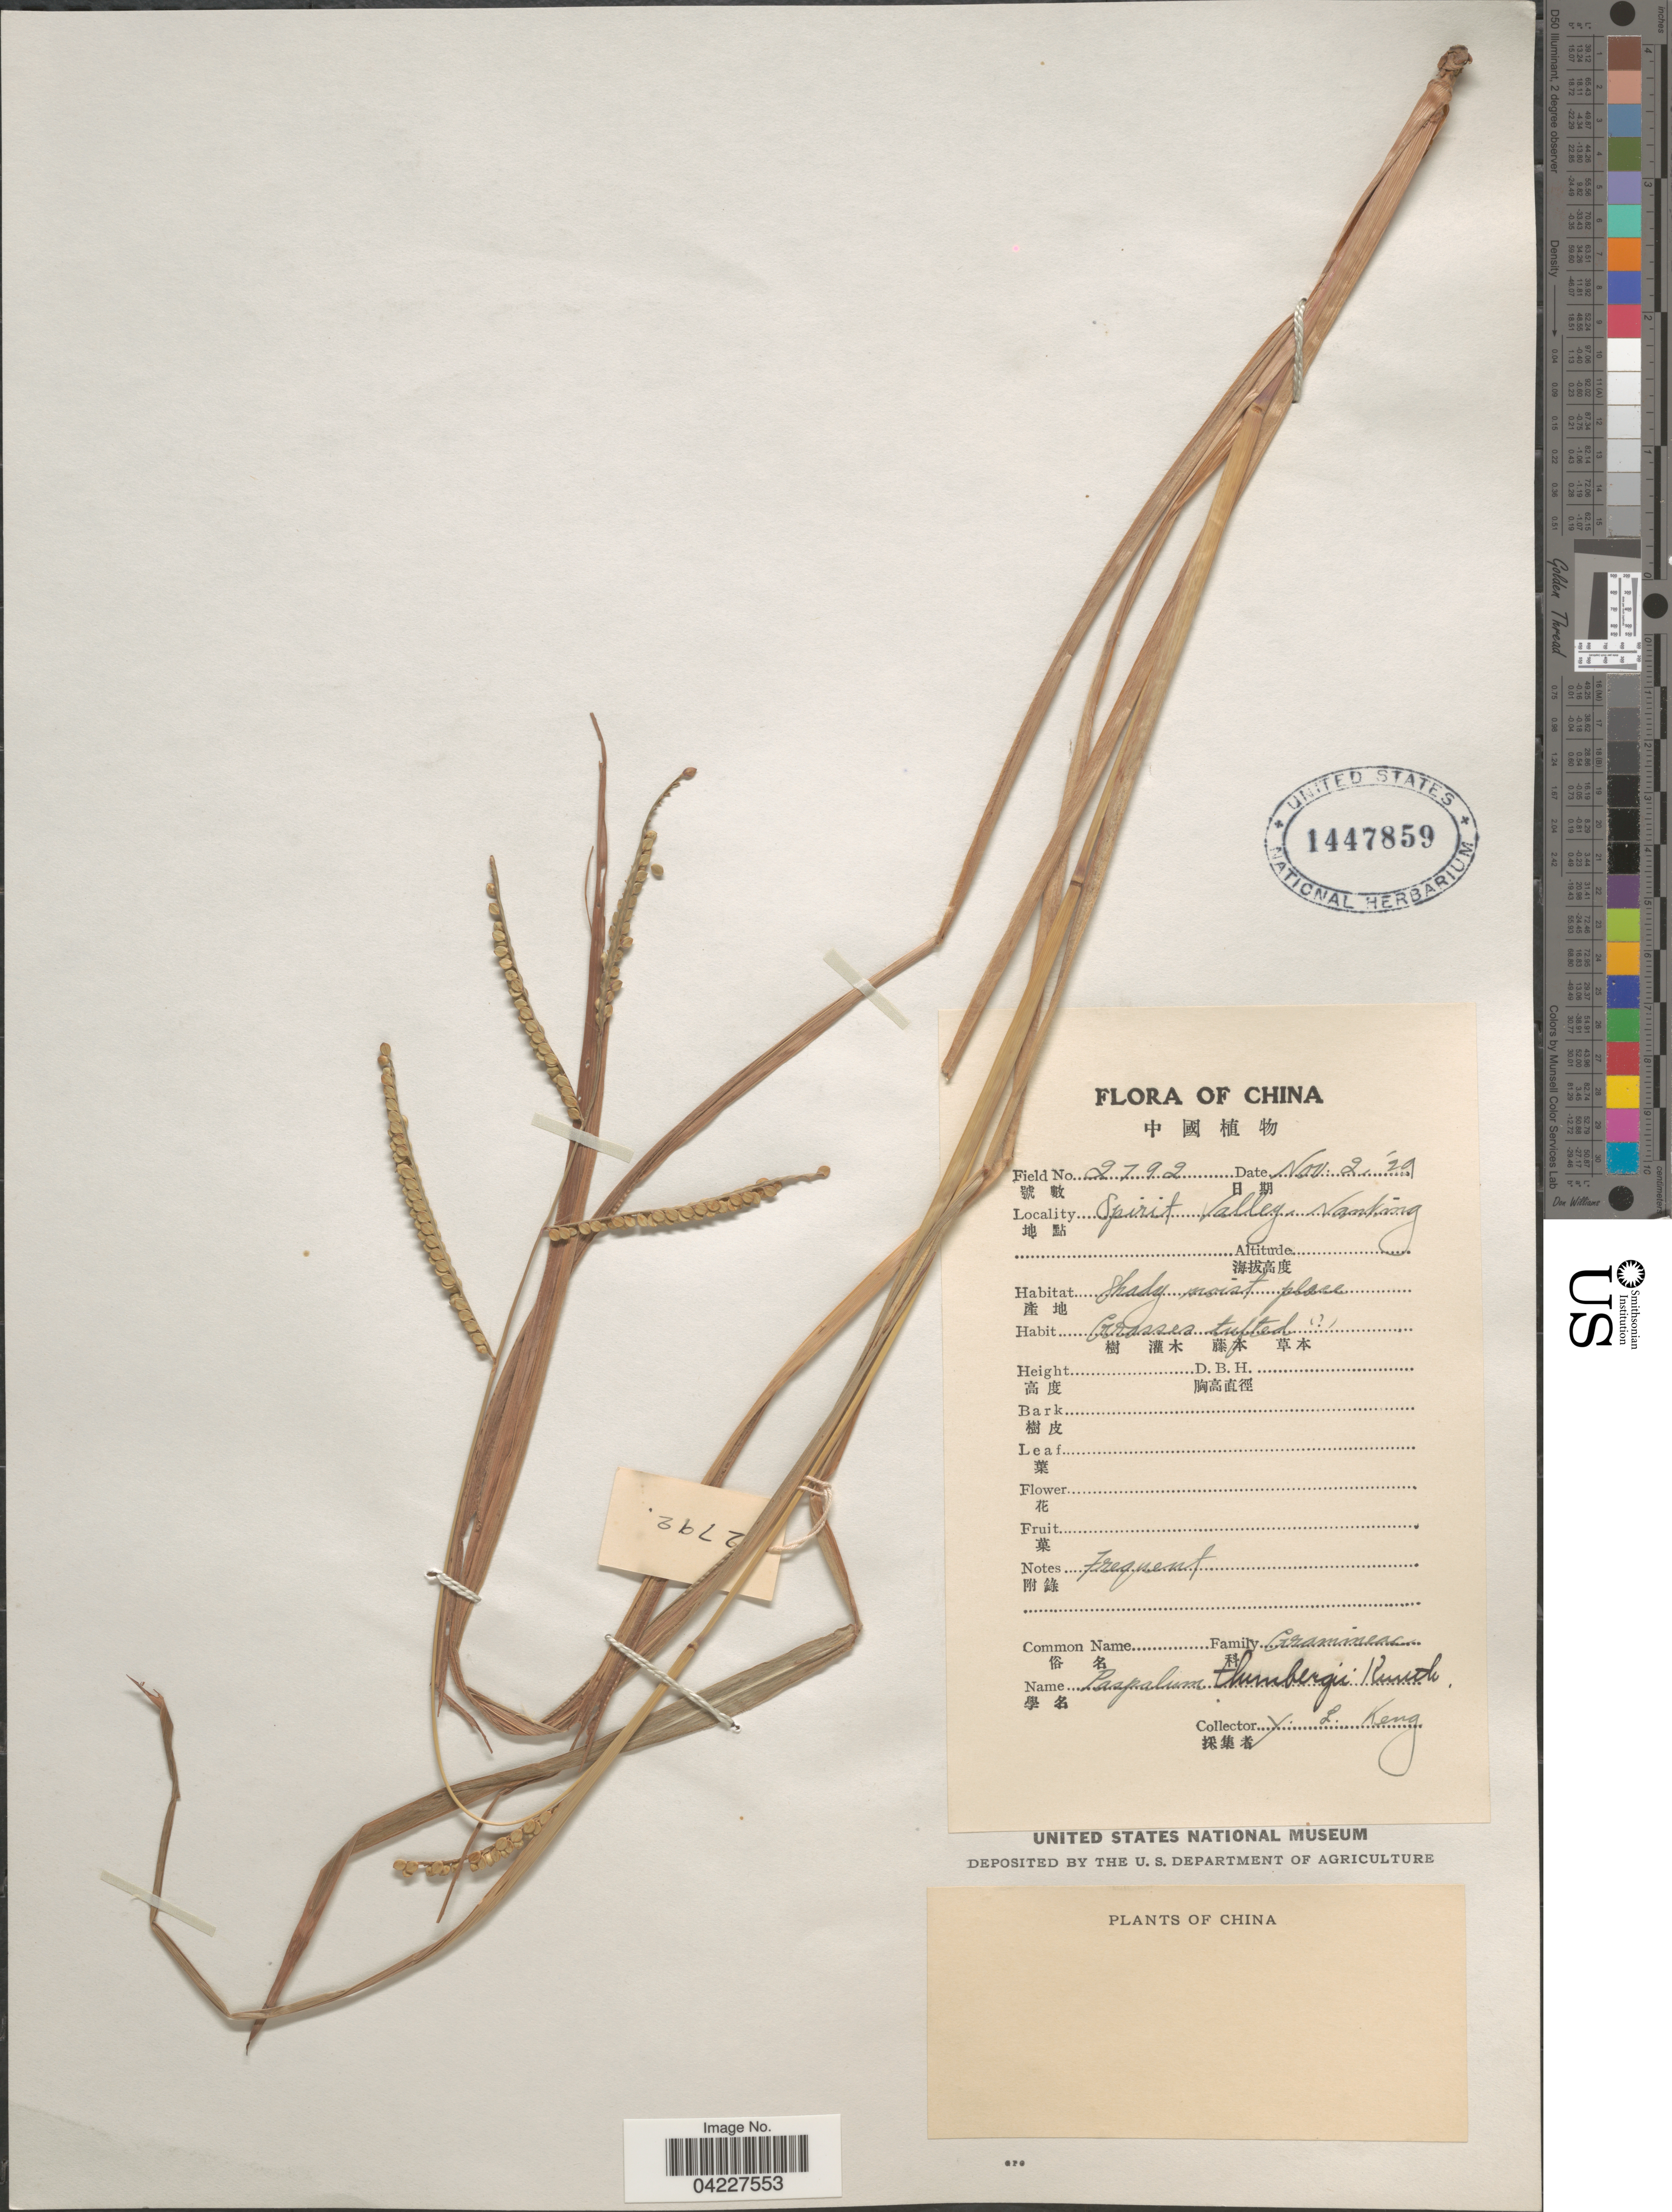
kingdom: Plantae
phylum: Tracheophyta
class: Liliopsida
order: Poales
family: Poaceae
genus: Paspalum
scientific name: Paspalum thunbergii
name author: Kunth ex Steud.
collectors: Y. L. Keng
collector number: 2792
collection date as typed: Transcribed d/m/y: 2/11/29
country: China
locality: Spirit Valley, Nanking.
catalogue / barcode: US 1447859